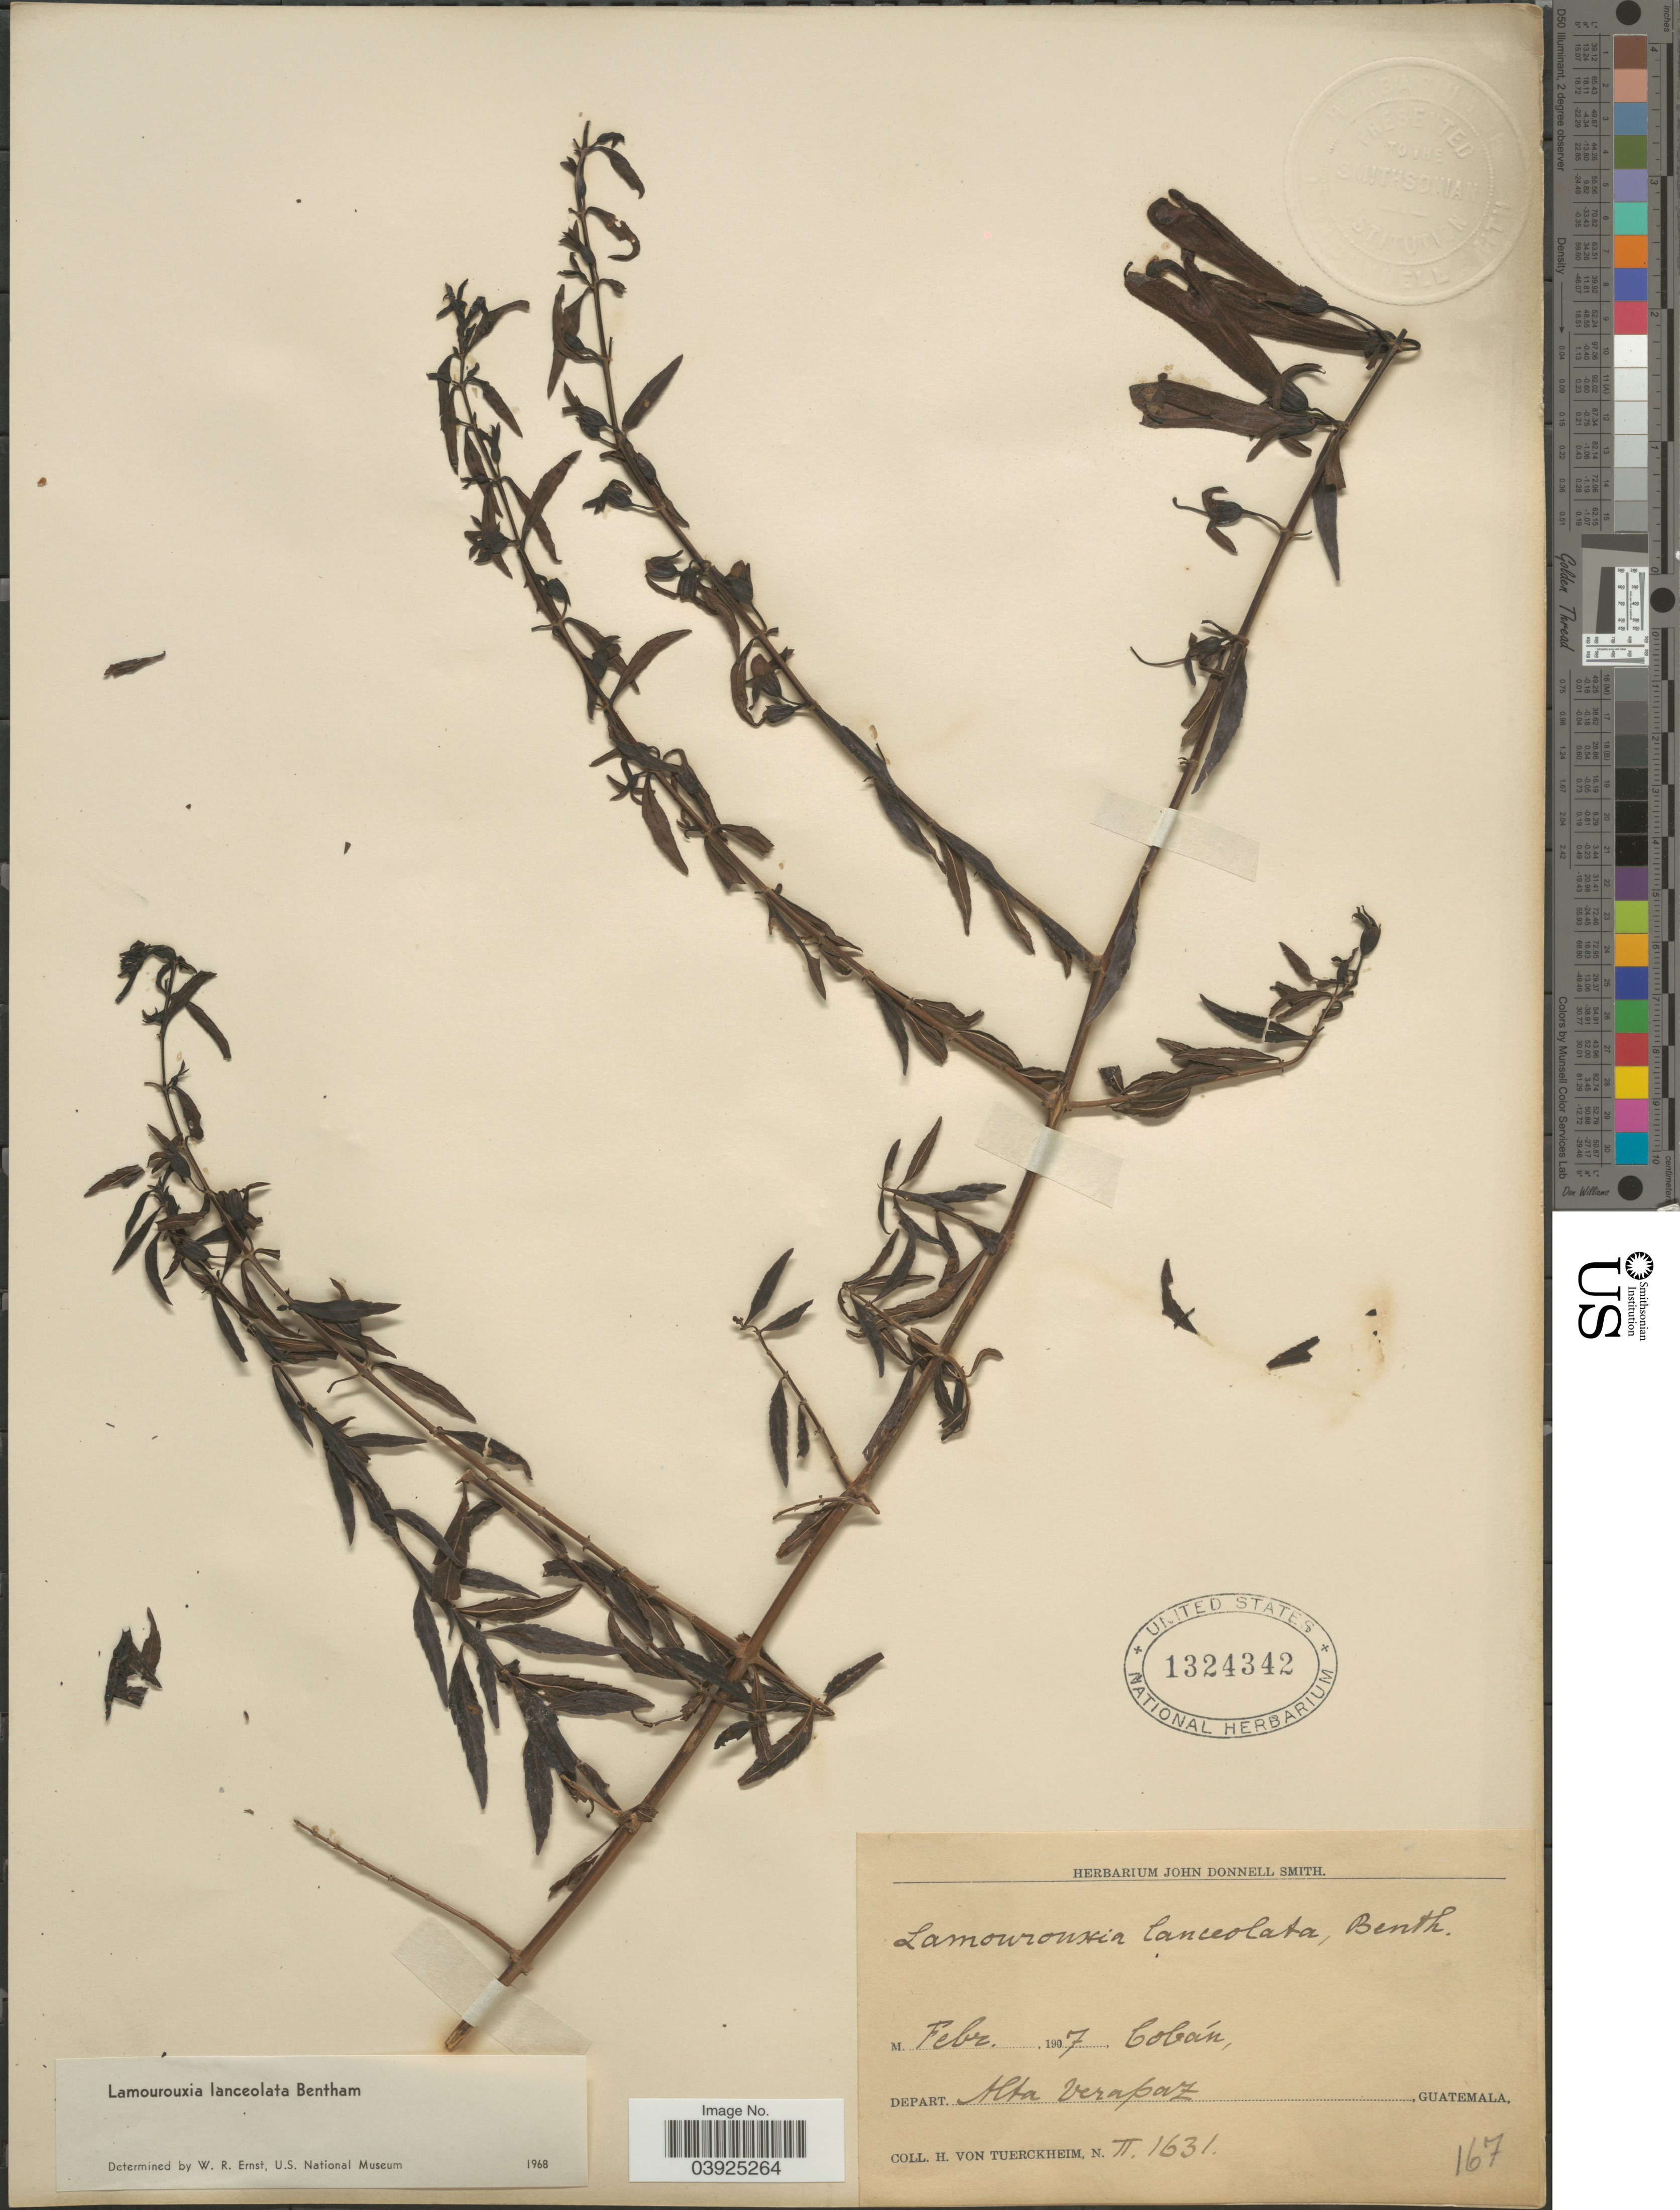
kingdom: Plantae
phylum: Tracheophyta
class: Magnoliopsida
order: Lamiales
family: Orobanchaceae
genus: Lamourouxia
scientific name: Lamourouxia lanceolata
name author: Benth.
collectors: H. von Türckheim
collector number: II.1631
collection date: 1907-02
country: Guatemala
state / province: Alta Verapaz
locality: Cobán, Depart. Alta Verapaz.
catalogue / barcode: US 1324342